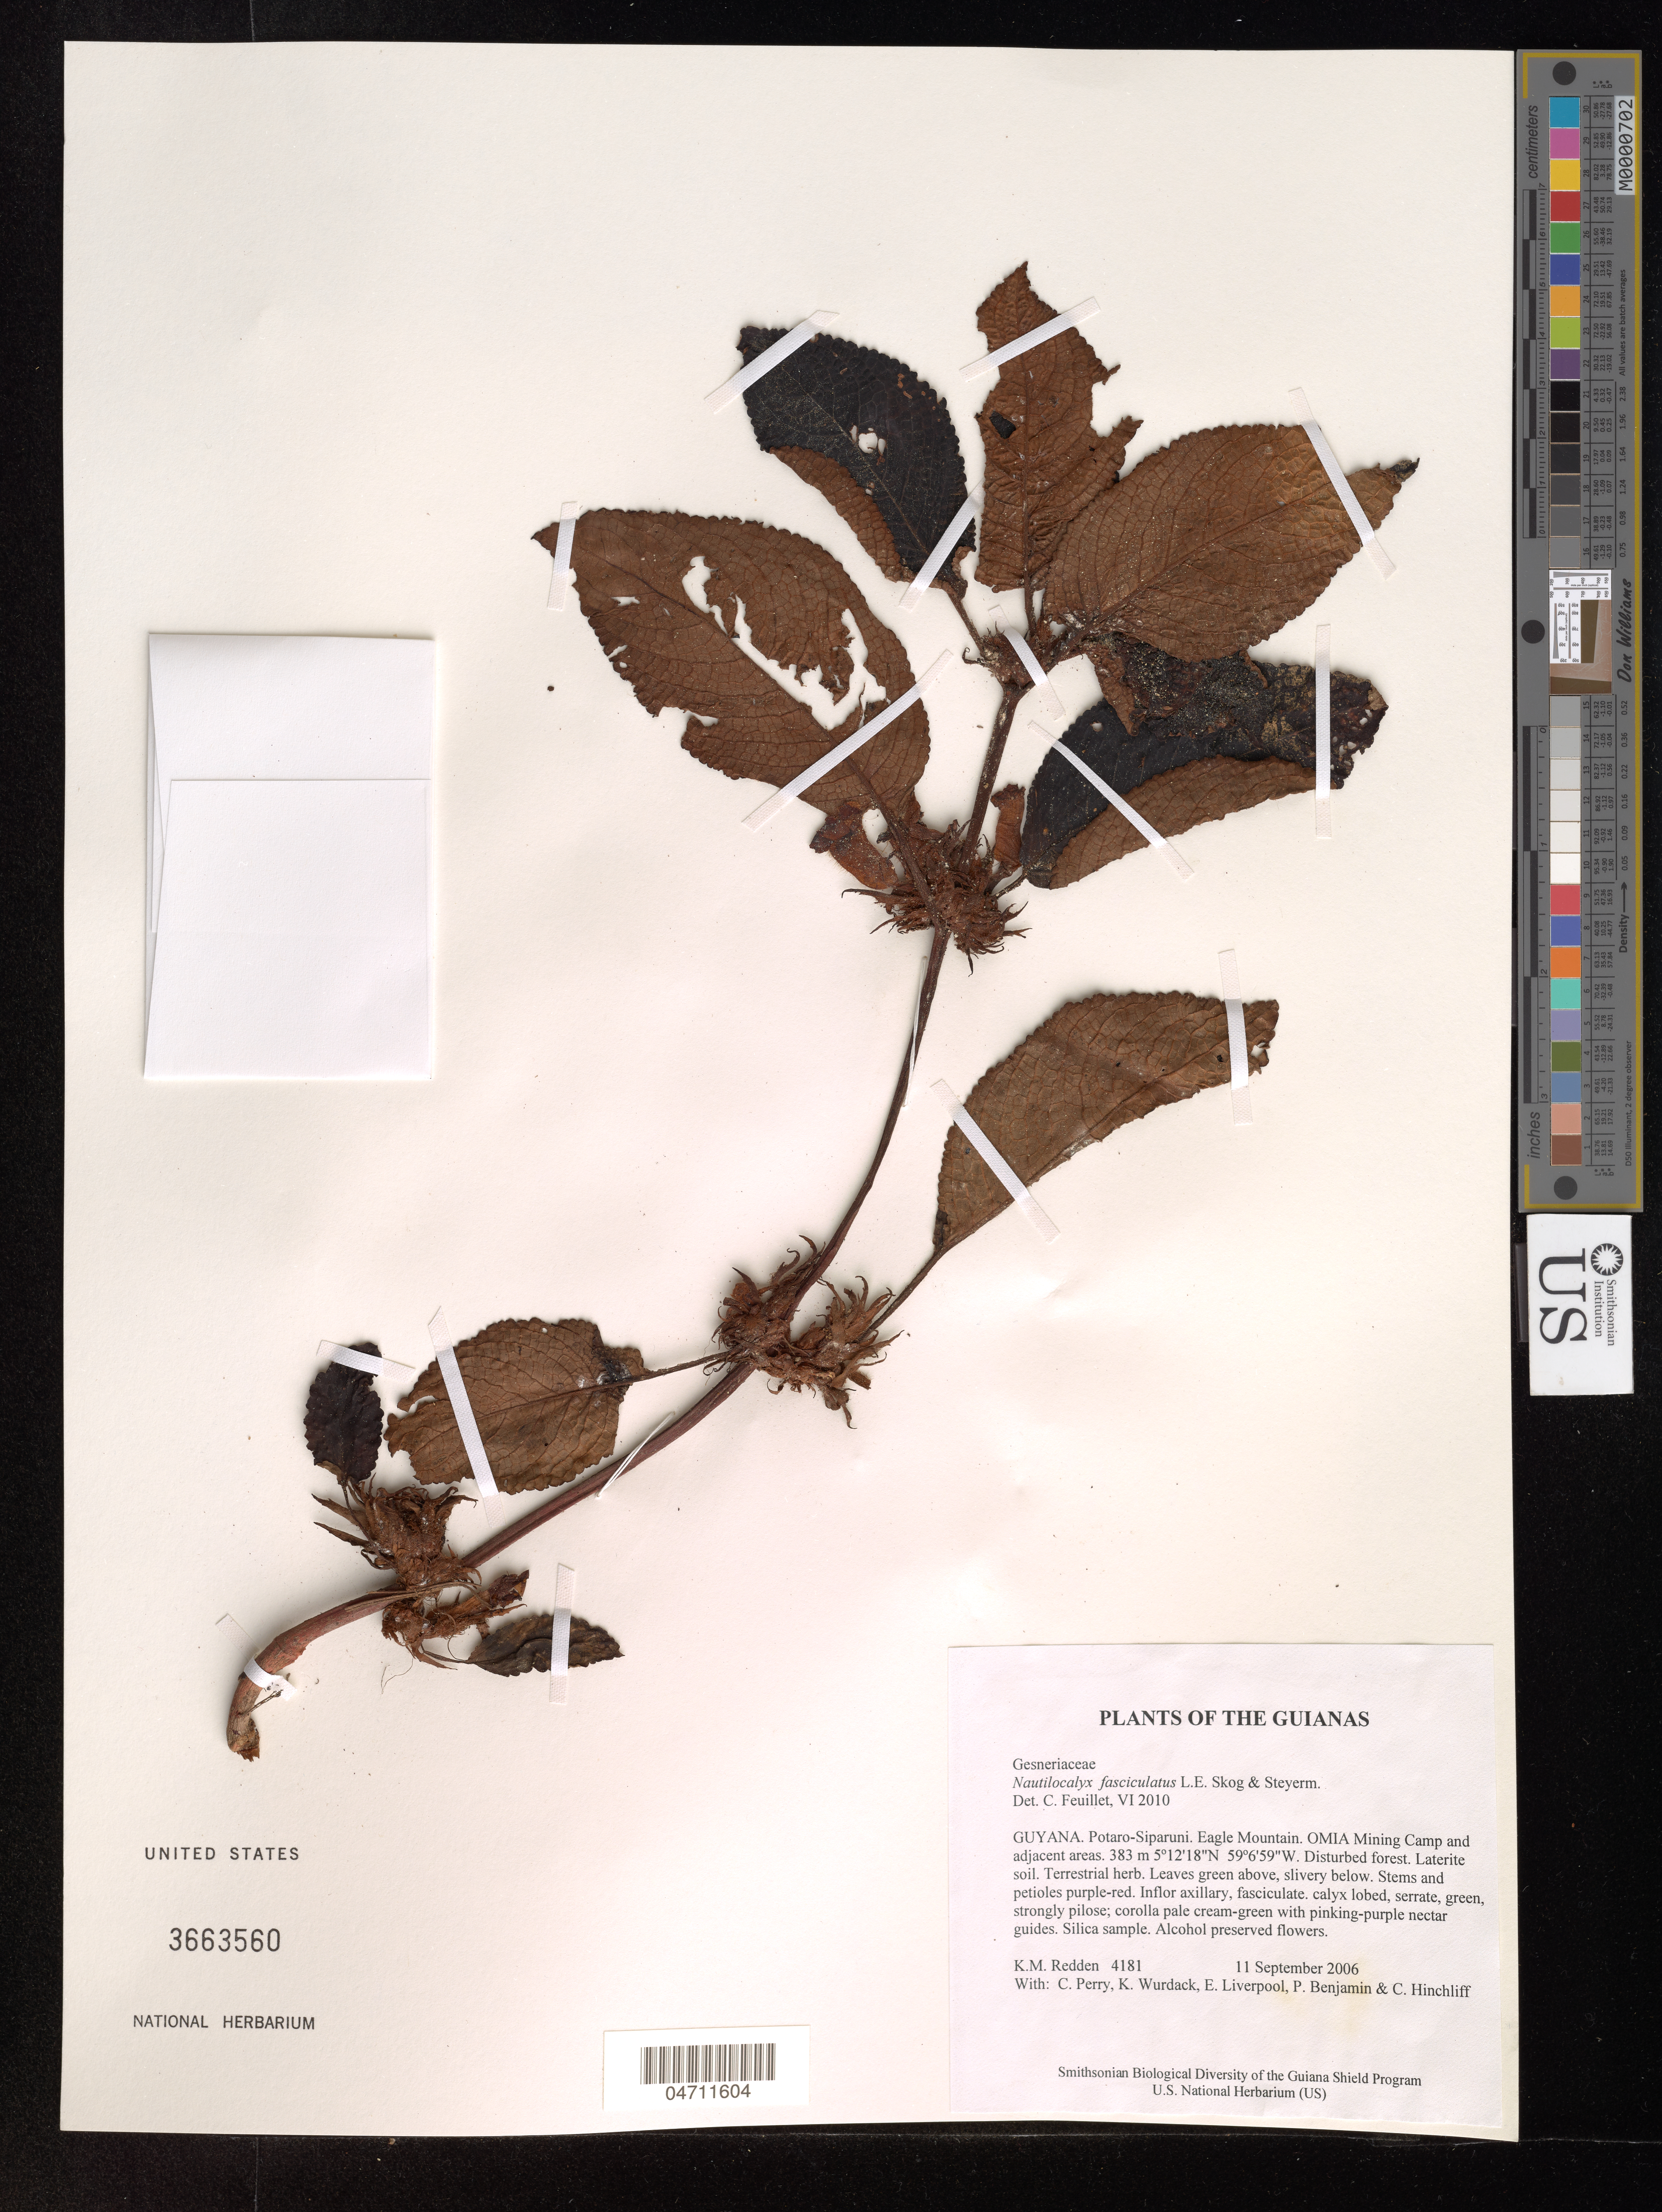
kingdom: Plantae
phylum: Tracheophyta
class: Magnoliopsida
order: Lamiales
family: Gesneriaceae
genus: Centrosolenia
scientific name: Centrosolenia hirsuta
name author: Benth.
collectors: K. M. Redden, C. Perry, K. Wurdack, E. Liverpool, P. Benjamin & C. E. Hinchliff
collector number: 4181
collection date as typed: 11 September 2006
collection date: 2006-09-11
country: Guyana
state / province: Potaro-Siparuni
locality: Eagle Mountain. OMIA Mining Camp and adjacent areas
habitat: Disturbed forest. Laterite soil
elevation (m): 383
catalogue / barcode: US 3663560